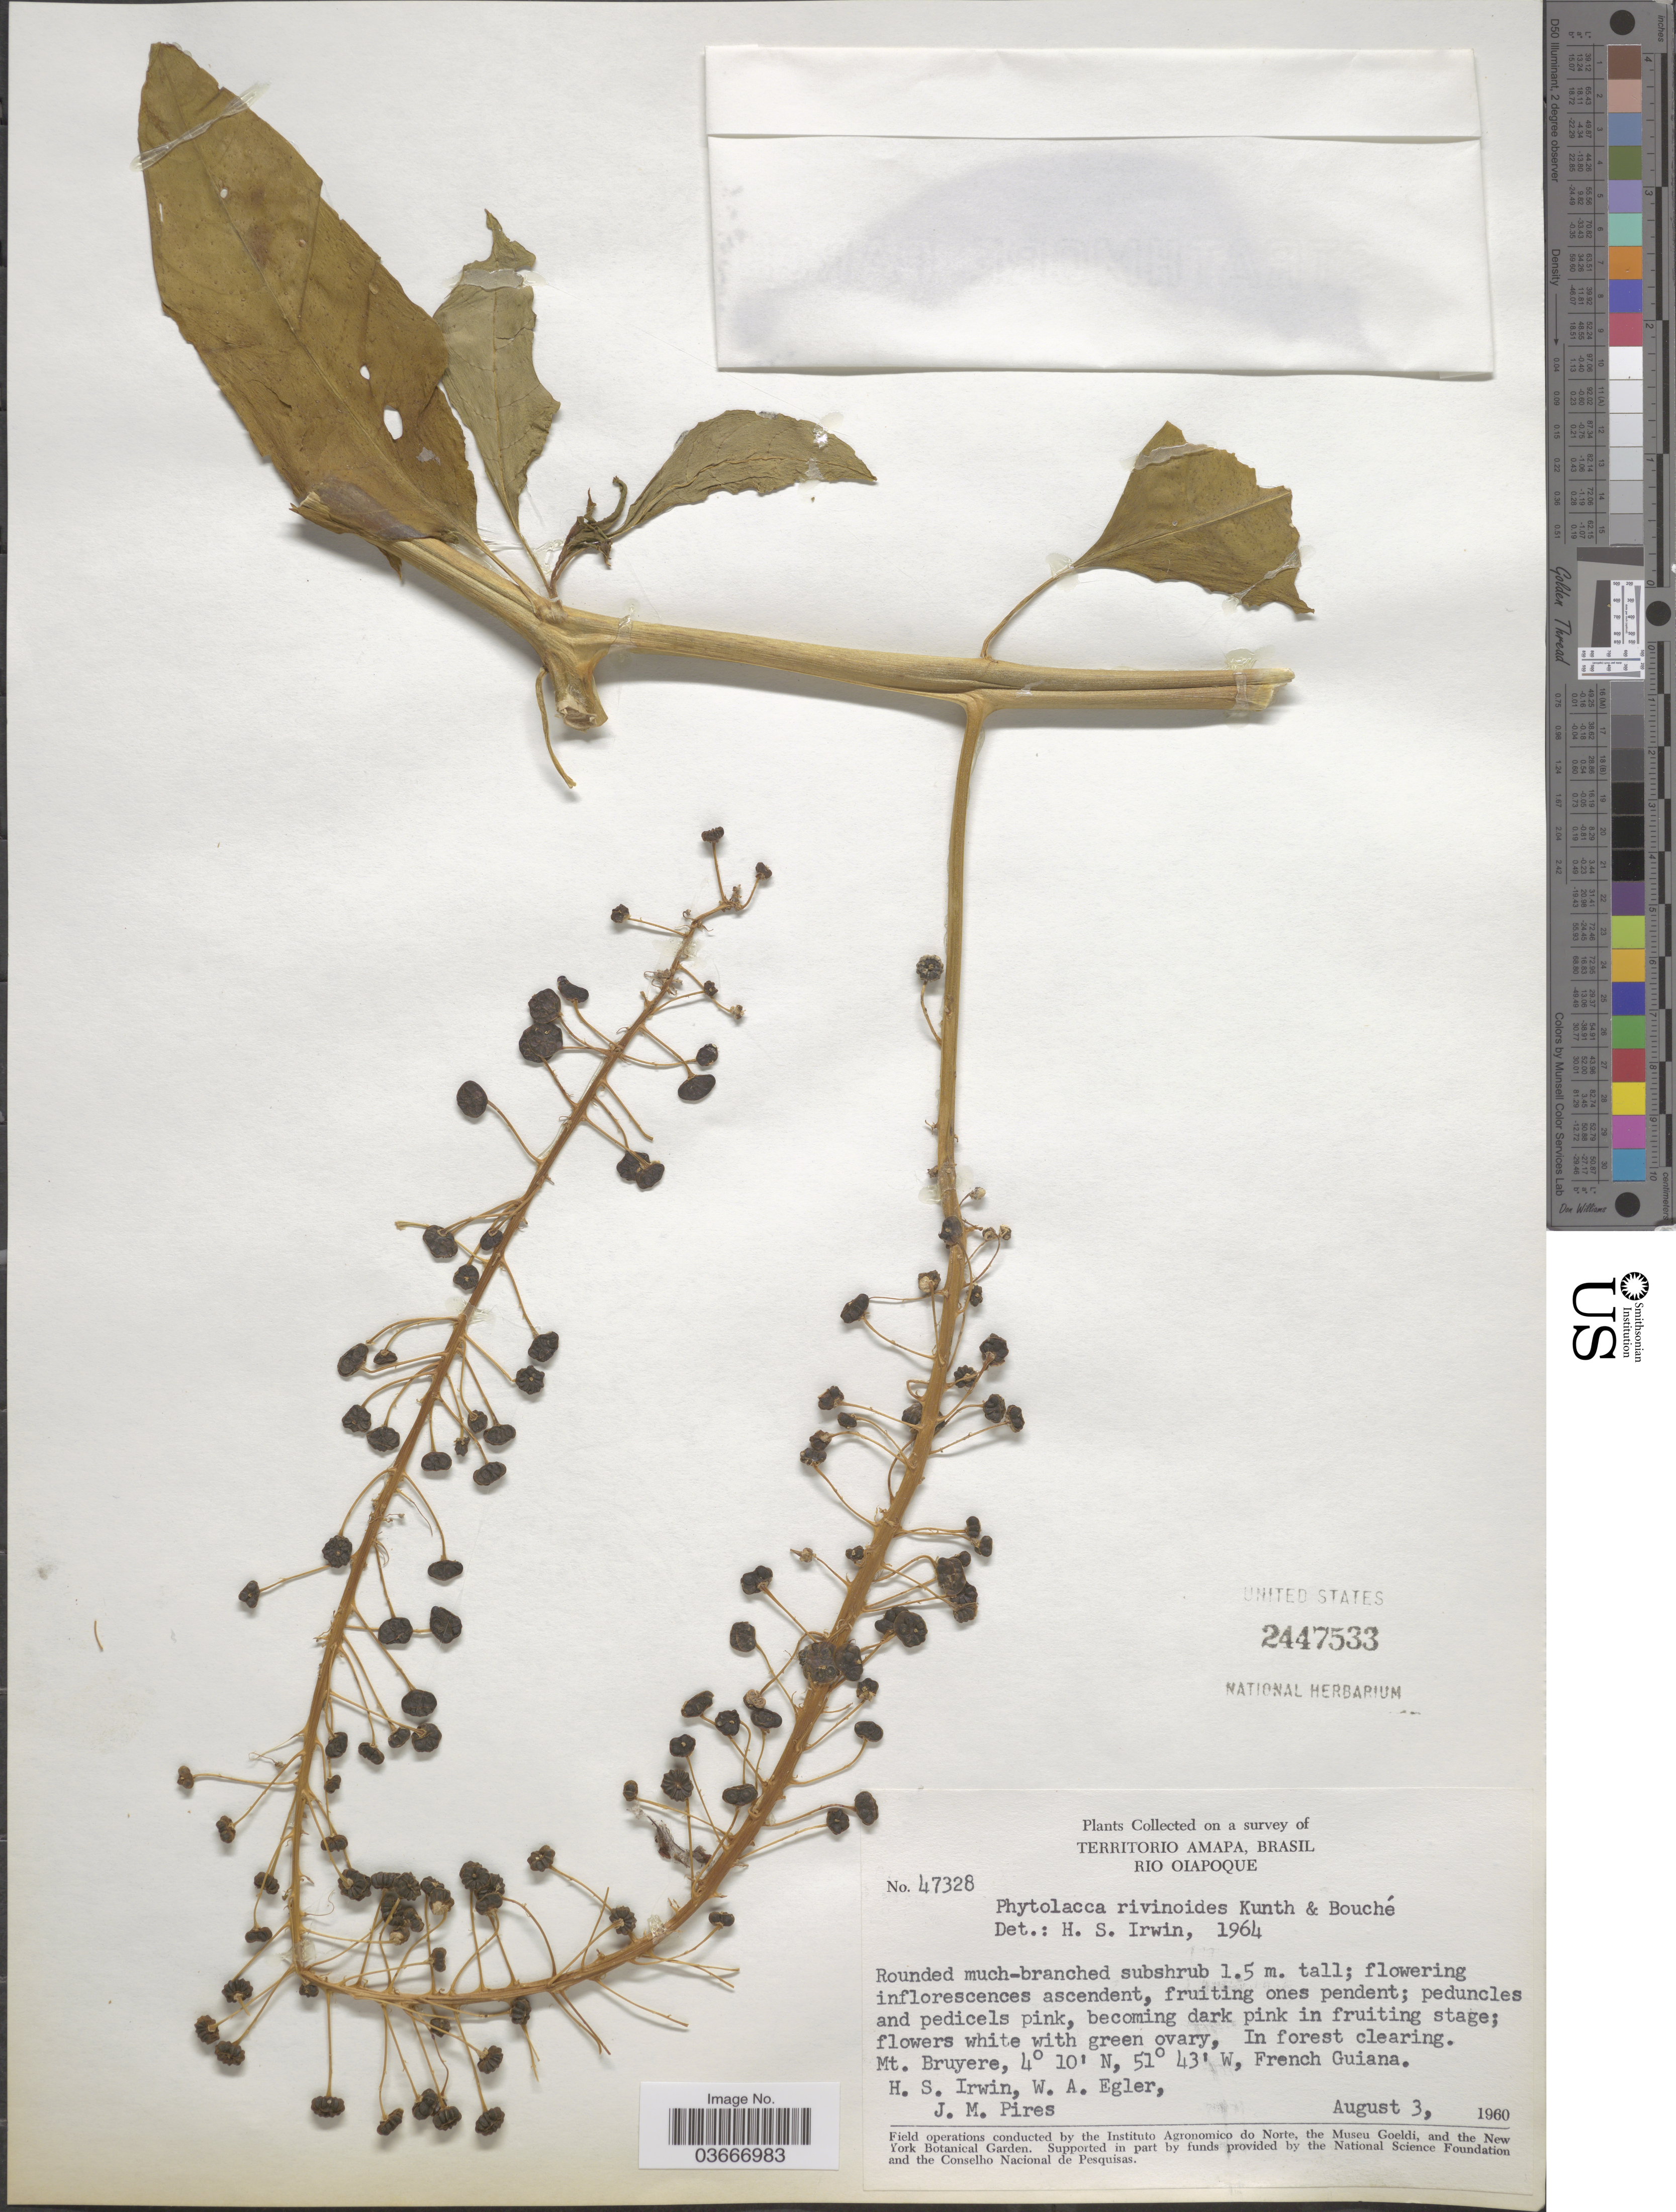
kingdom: Plantae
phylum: Tracheophyta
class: Magnoliopsida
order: Caryophyllales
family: Phytolaccaceae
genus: Phytolacca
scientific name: Phytolacca rivinoides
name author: Kunth & C.D. Bouché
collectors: H. Irwin, W. A. Egler & J. M. Pires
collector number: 47328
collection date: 1960-08-03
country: French Guiana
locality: Rio Oiapoque. [unsure placement] In forest clearing. Mt. Bruyere, French Guiana.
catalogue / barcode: US 2447533